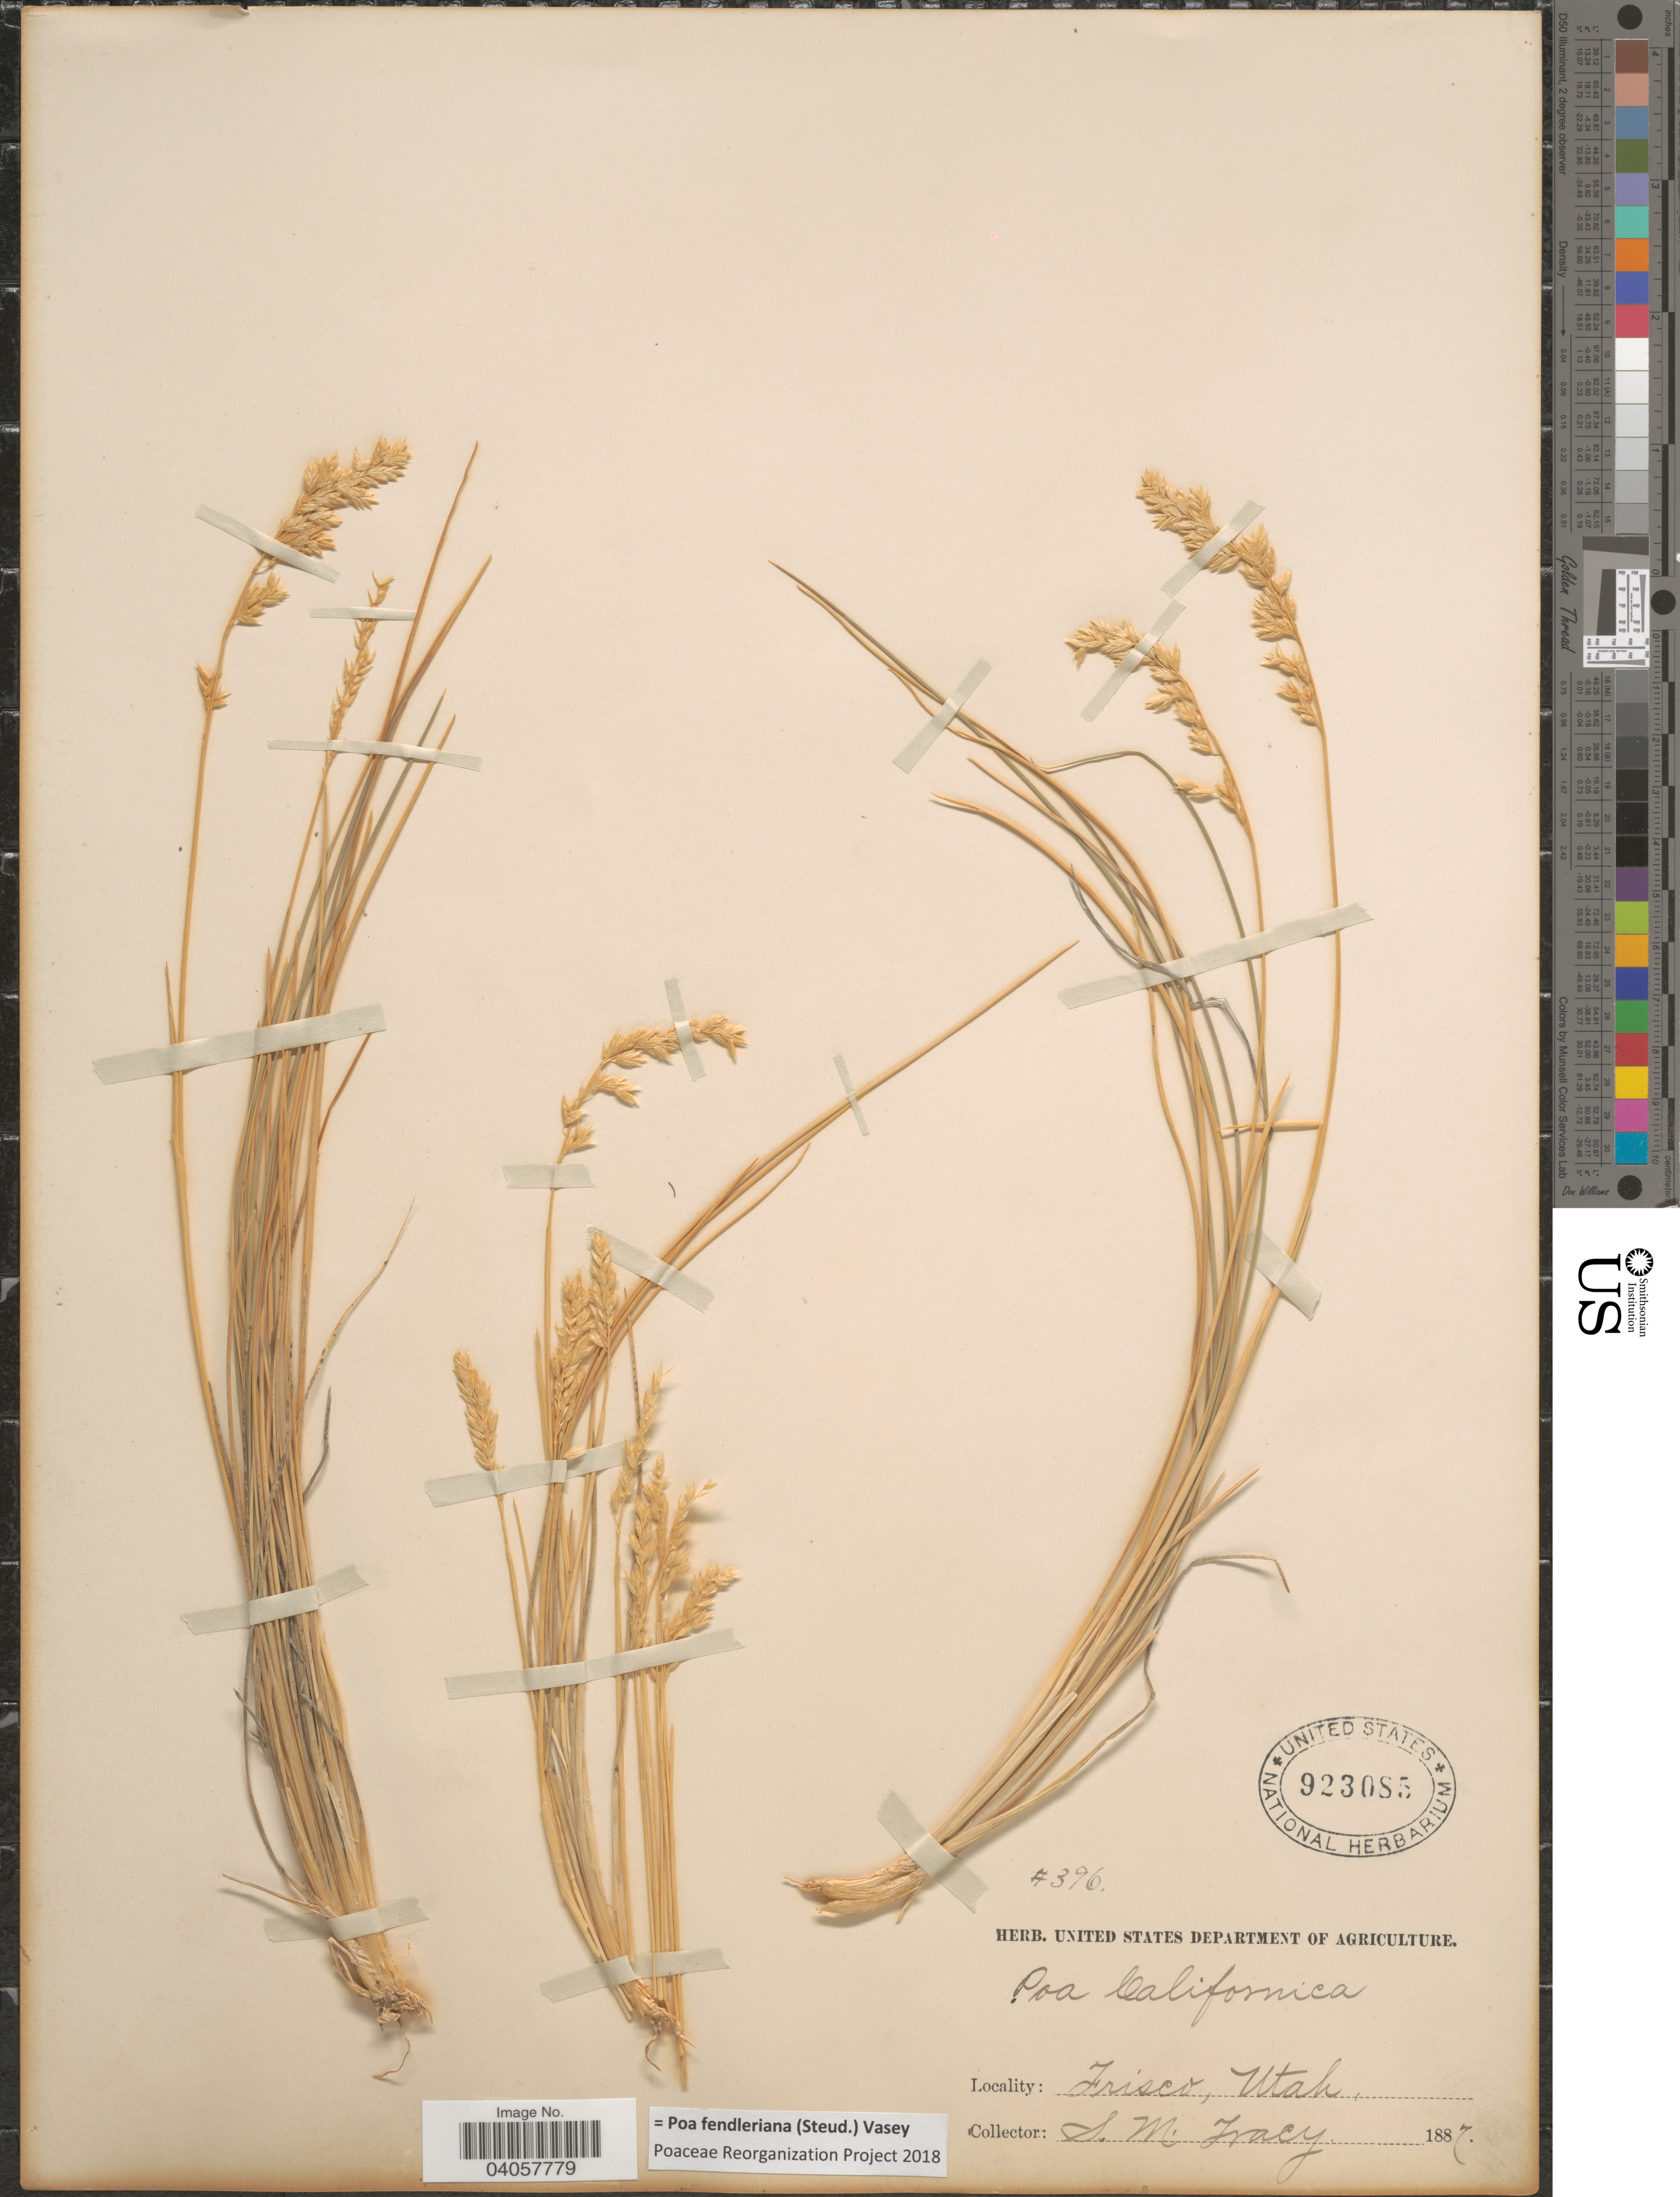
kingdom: Plantae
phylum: Tracheophyta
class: Liliopsida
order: Poales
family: Poaceae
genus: Poa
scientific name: Poa fendleriana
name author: (Steud.) Vasey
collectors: S. M. Tracy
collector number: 396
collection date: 1887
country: United States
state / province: Utah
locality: Frisco.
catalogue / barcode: US 923085